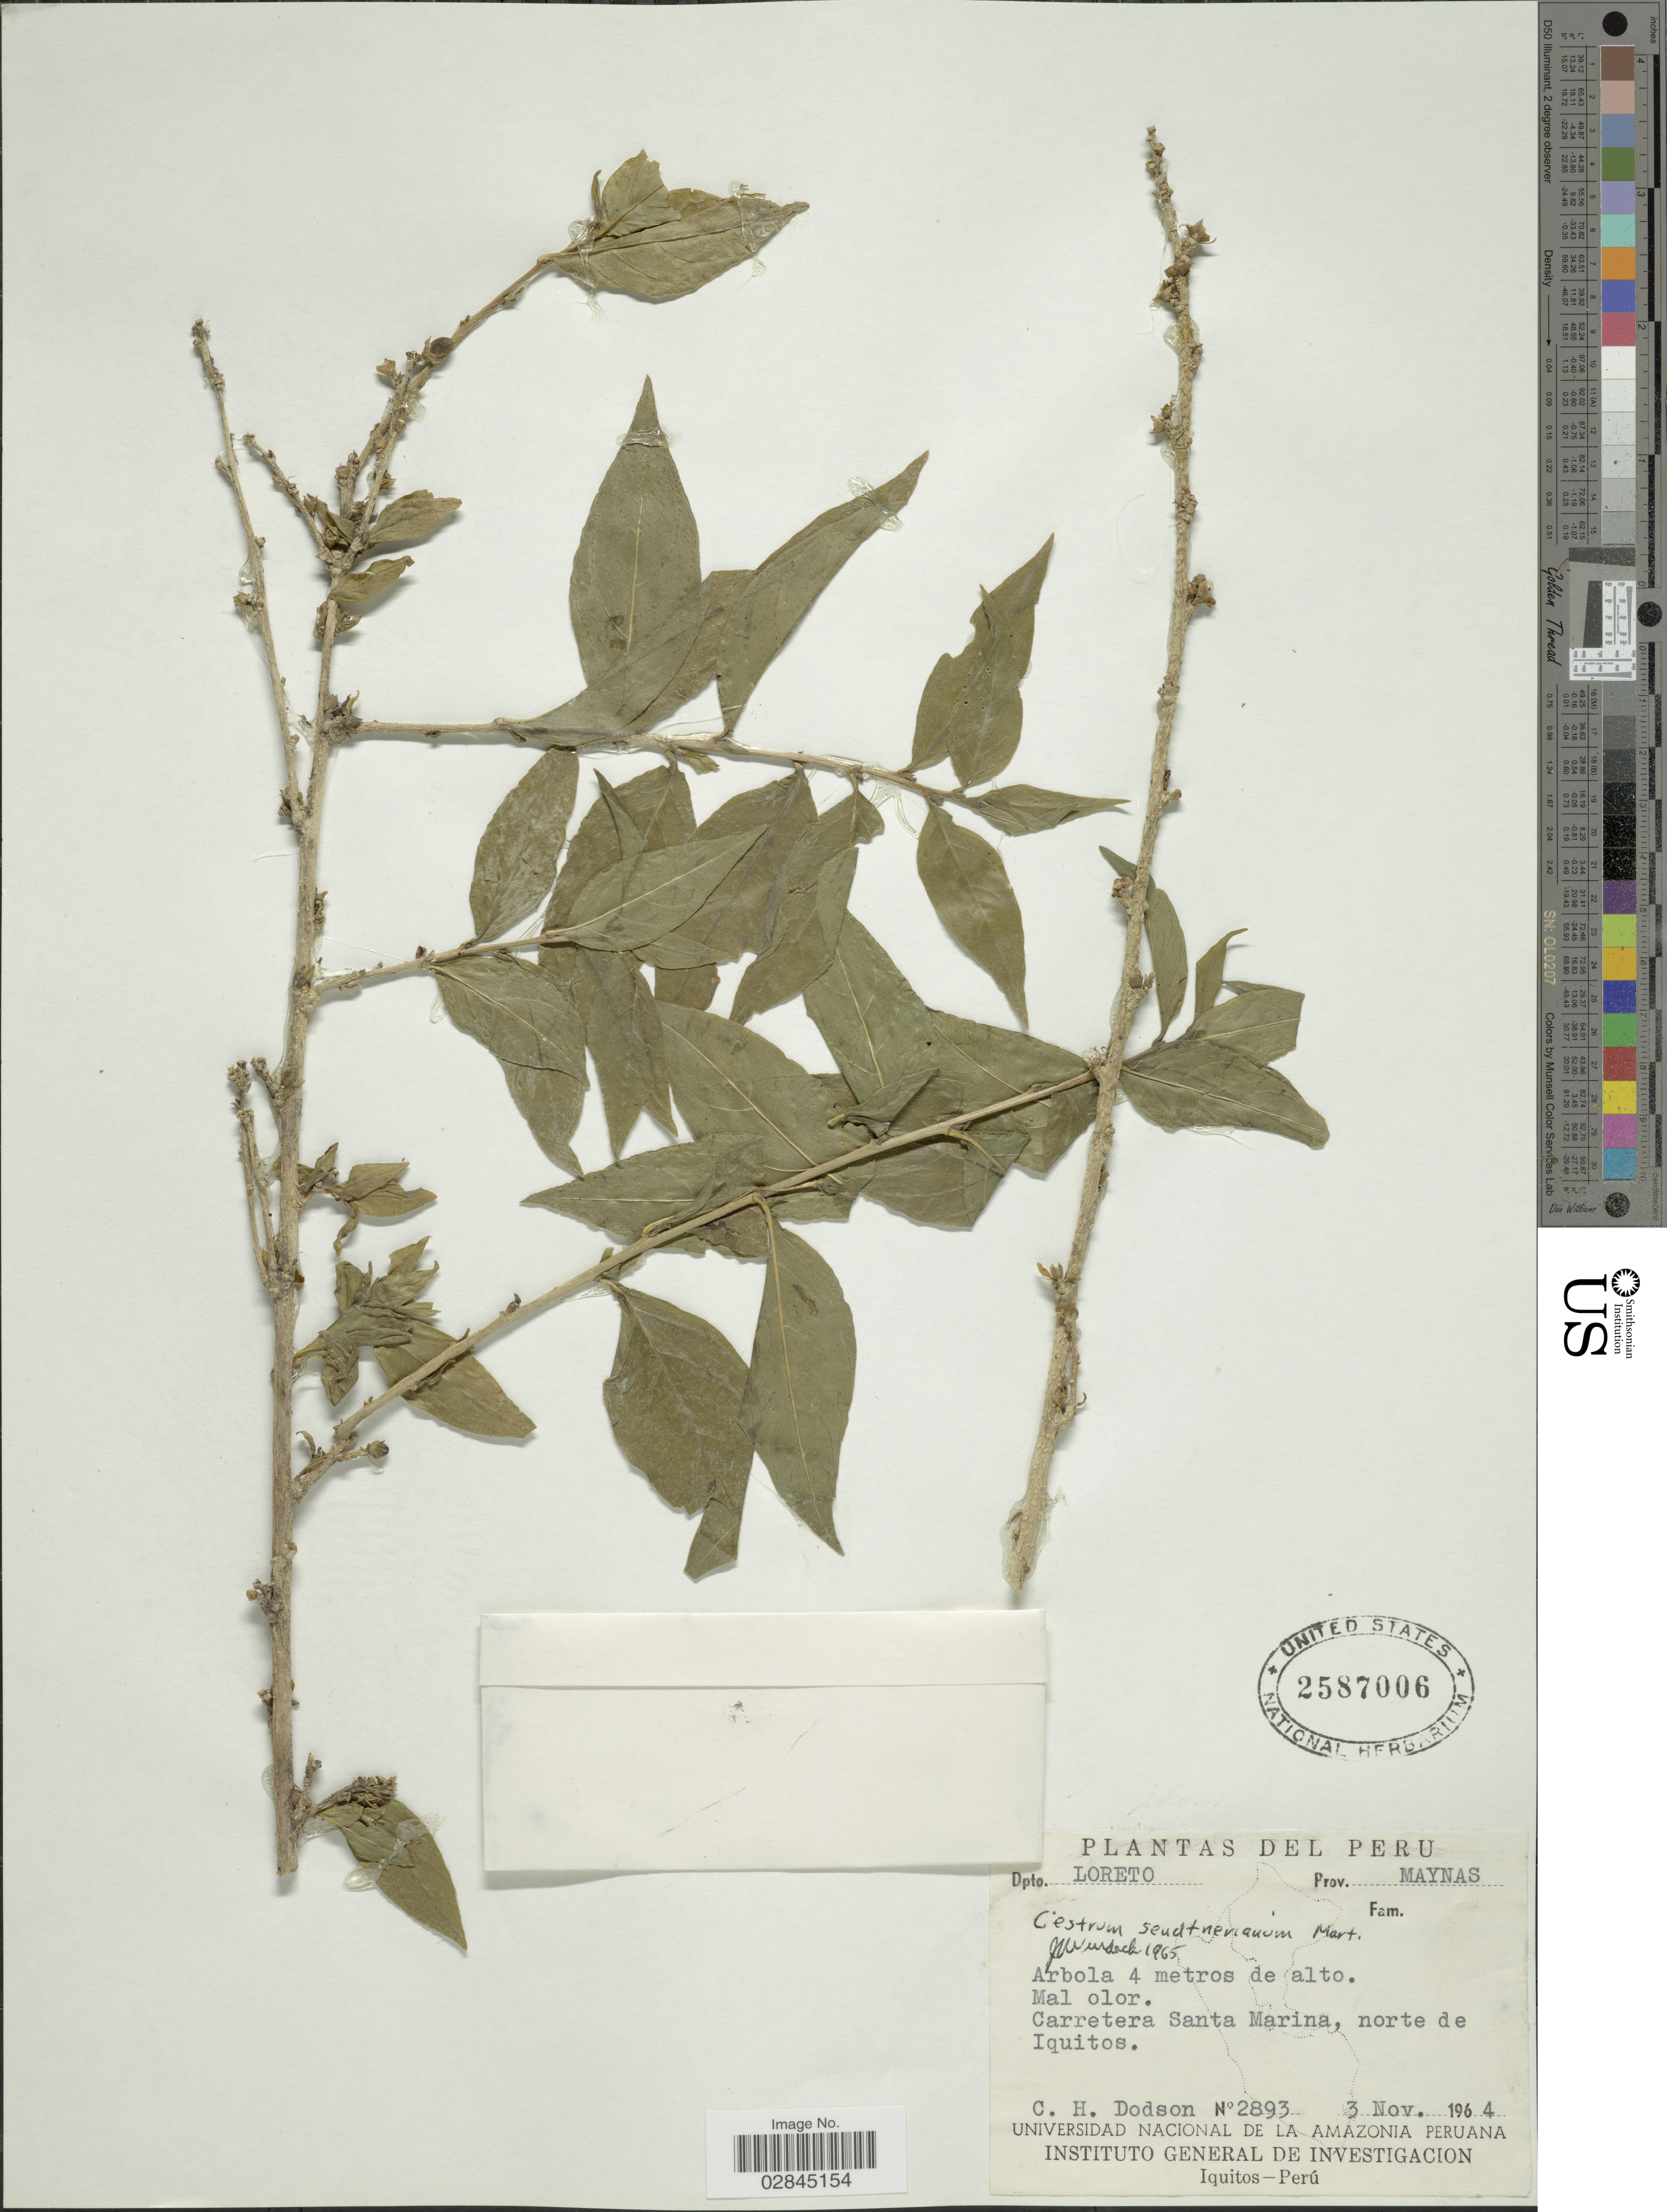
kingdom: Plantae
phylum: Tracheophyta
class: Magnoliopsida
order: Solanales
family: Solanaceae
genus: Cestrum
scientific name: Cestrum sendtnerianum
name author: Mart. ex Sendtn.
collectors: C. H. Dodson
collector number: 2893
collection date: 1964-11-03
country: Peru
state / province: Loreto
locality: Dpto. Loreto Prov. Maynas. Carretera Sant Marina, norte de Iquitos.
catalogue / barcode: US 2587006